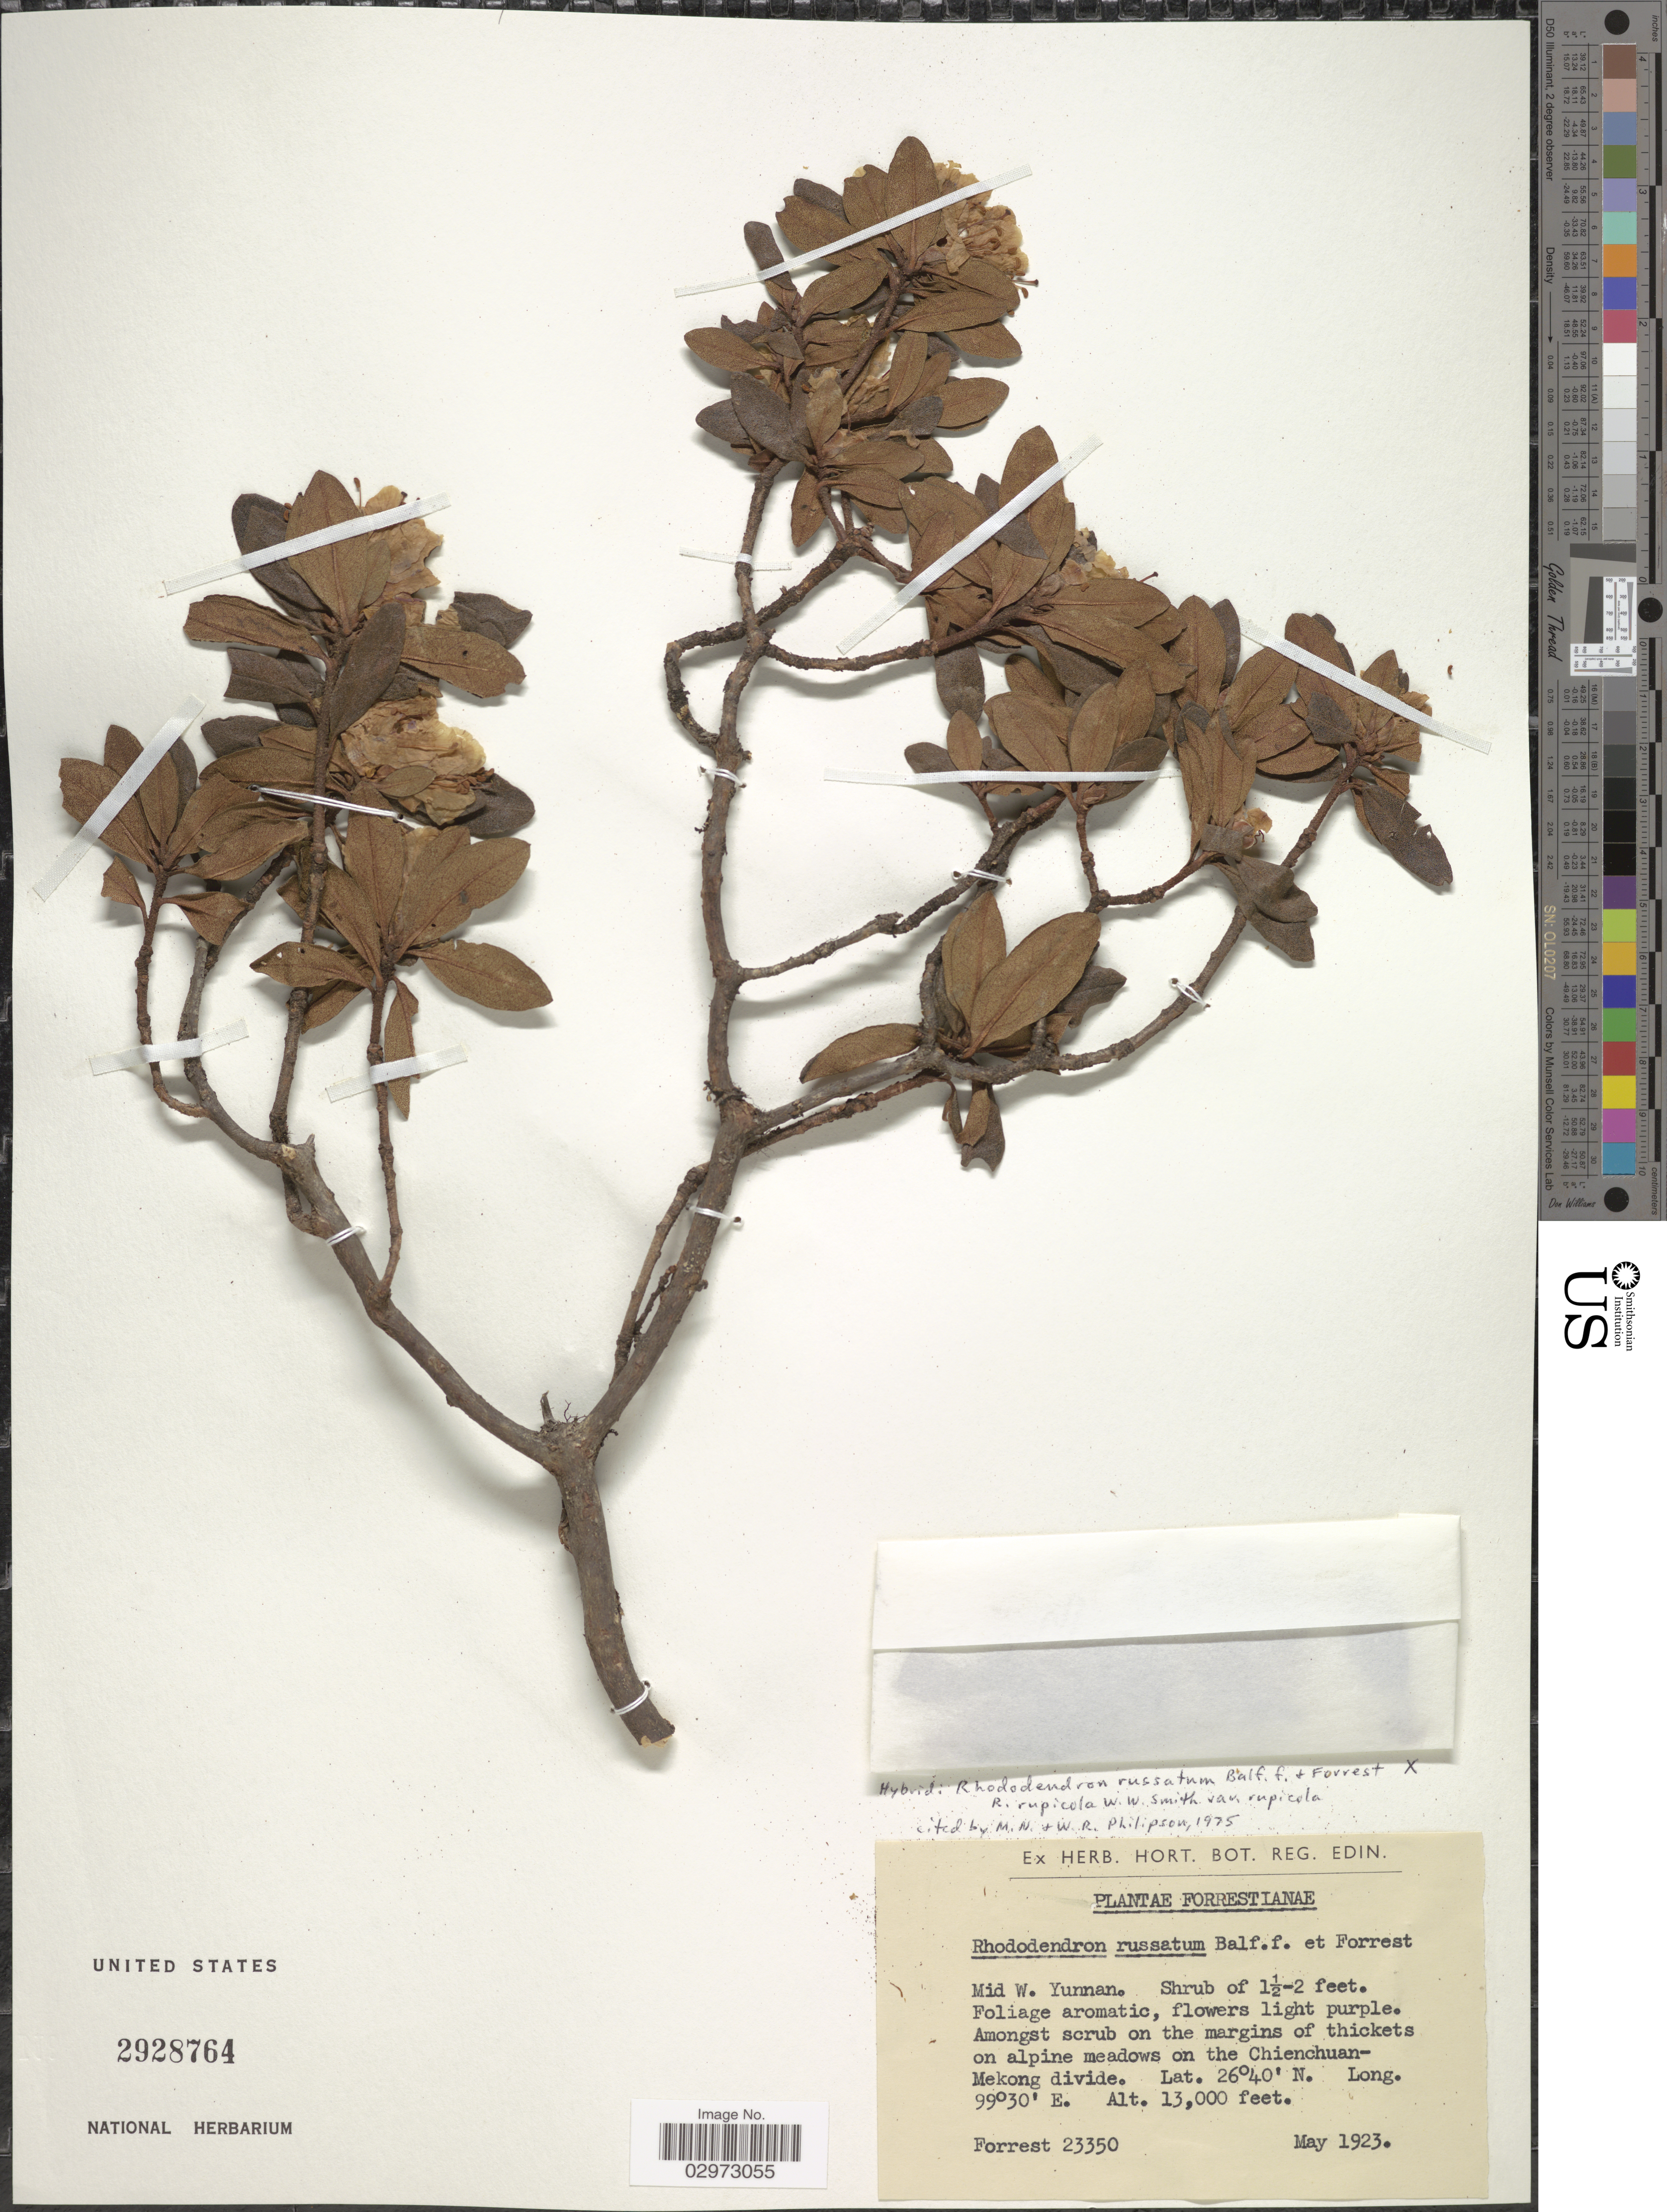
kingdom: Plantae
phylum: Tracheophyta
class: Magnoliopsida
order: Ericales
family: Ericaceae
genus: Rhododendron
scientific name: Rhododendron russatum x R. rupicola W.W. Sm.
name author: Balf. f. & Forrest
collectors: -. Forrest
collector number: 23350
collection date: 1923-05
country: China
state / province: Yunnan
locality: Mid W. Yunnan. On the Chienchuan-Mekong divide.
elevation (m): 3962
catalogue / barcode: US 2928764